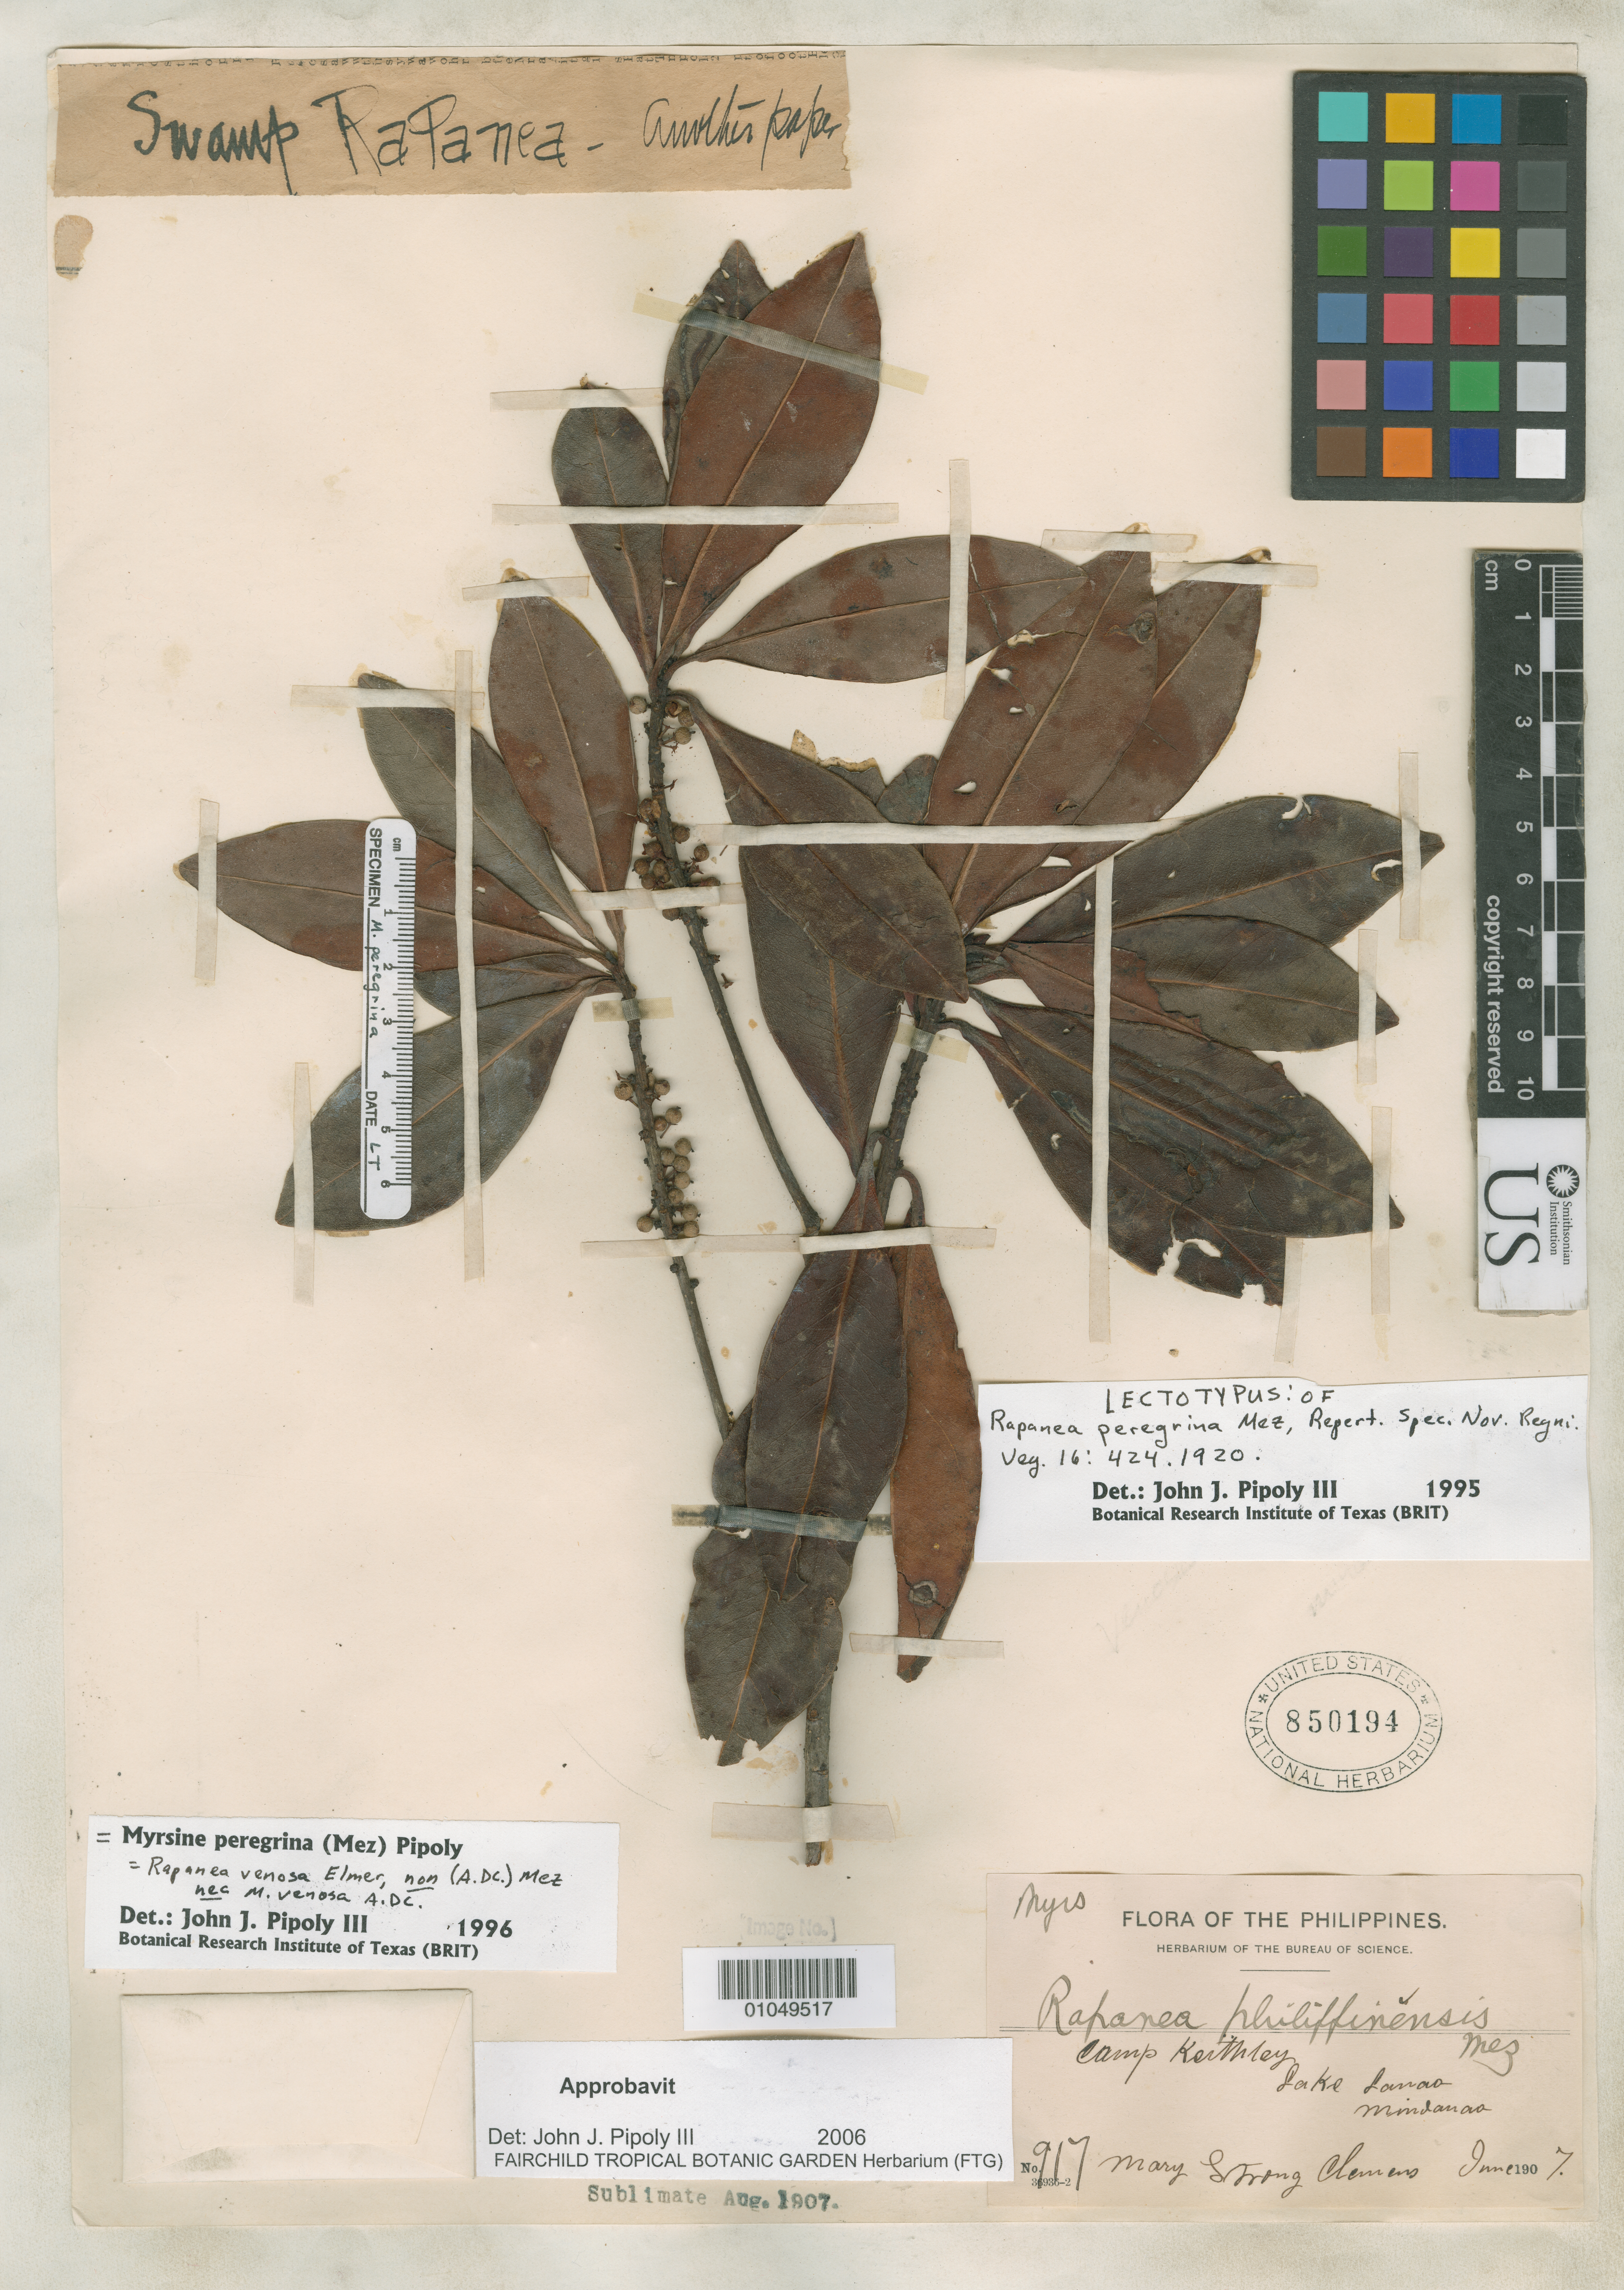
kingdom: Plantae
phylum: Tracheophyta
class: Magnoliopsida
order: Ericales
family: Primulaceae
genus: Rapanea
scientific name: Rapanea peregrina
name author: Mez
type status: Lectotype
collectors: M. S. Clemens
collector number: Bur. Sci. 917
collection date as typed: Jun 1907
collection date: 1907-06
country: Philippines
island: Mindanao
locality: Camp Keithley, Lake Lanao, Mindanao.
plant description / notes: Holotype (PNH) destroyed.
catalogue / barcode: US 850194